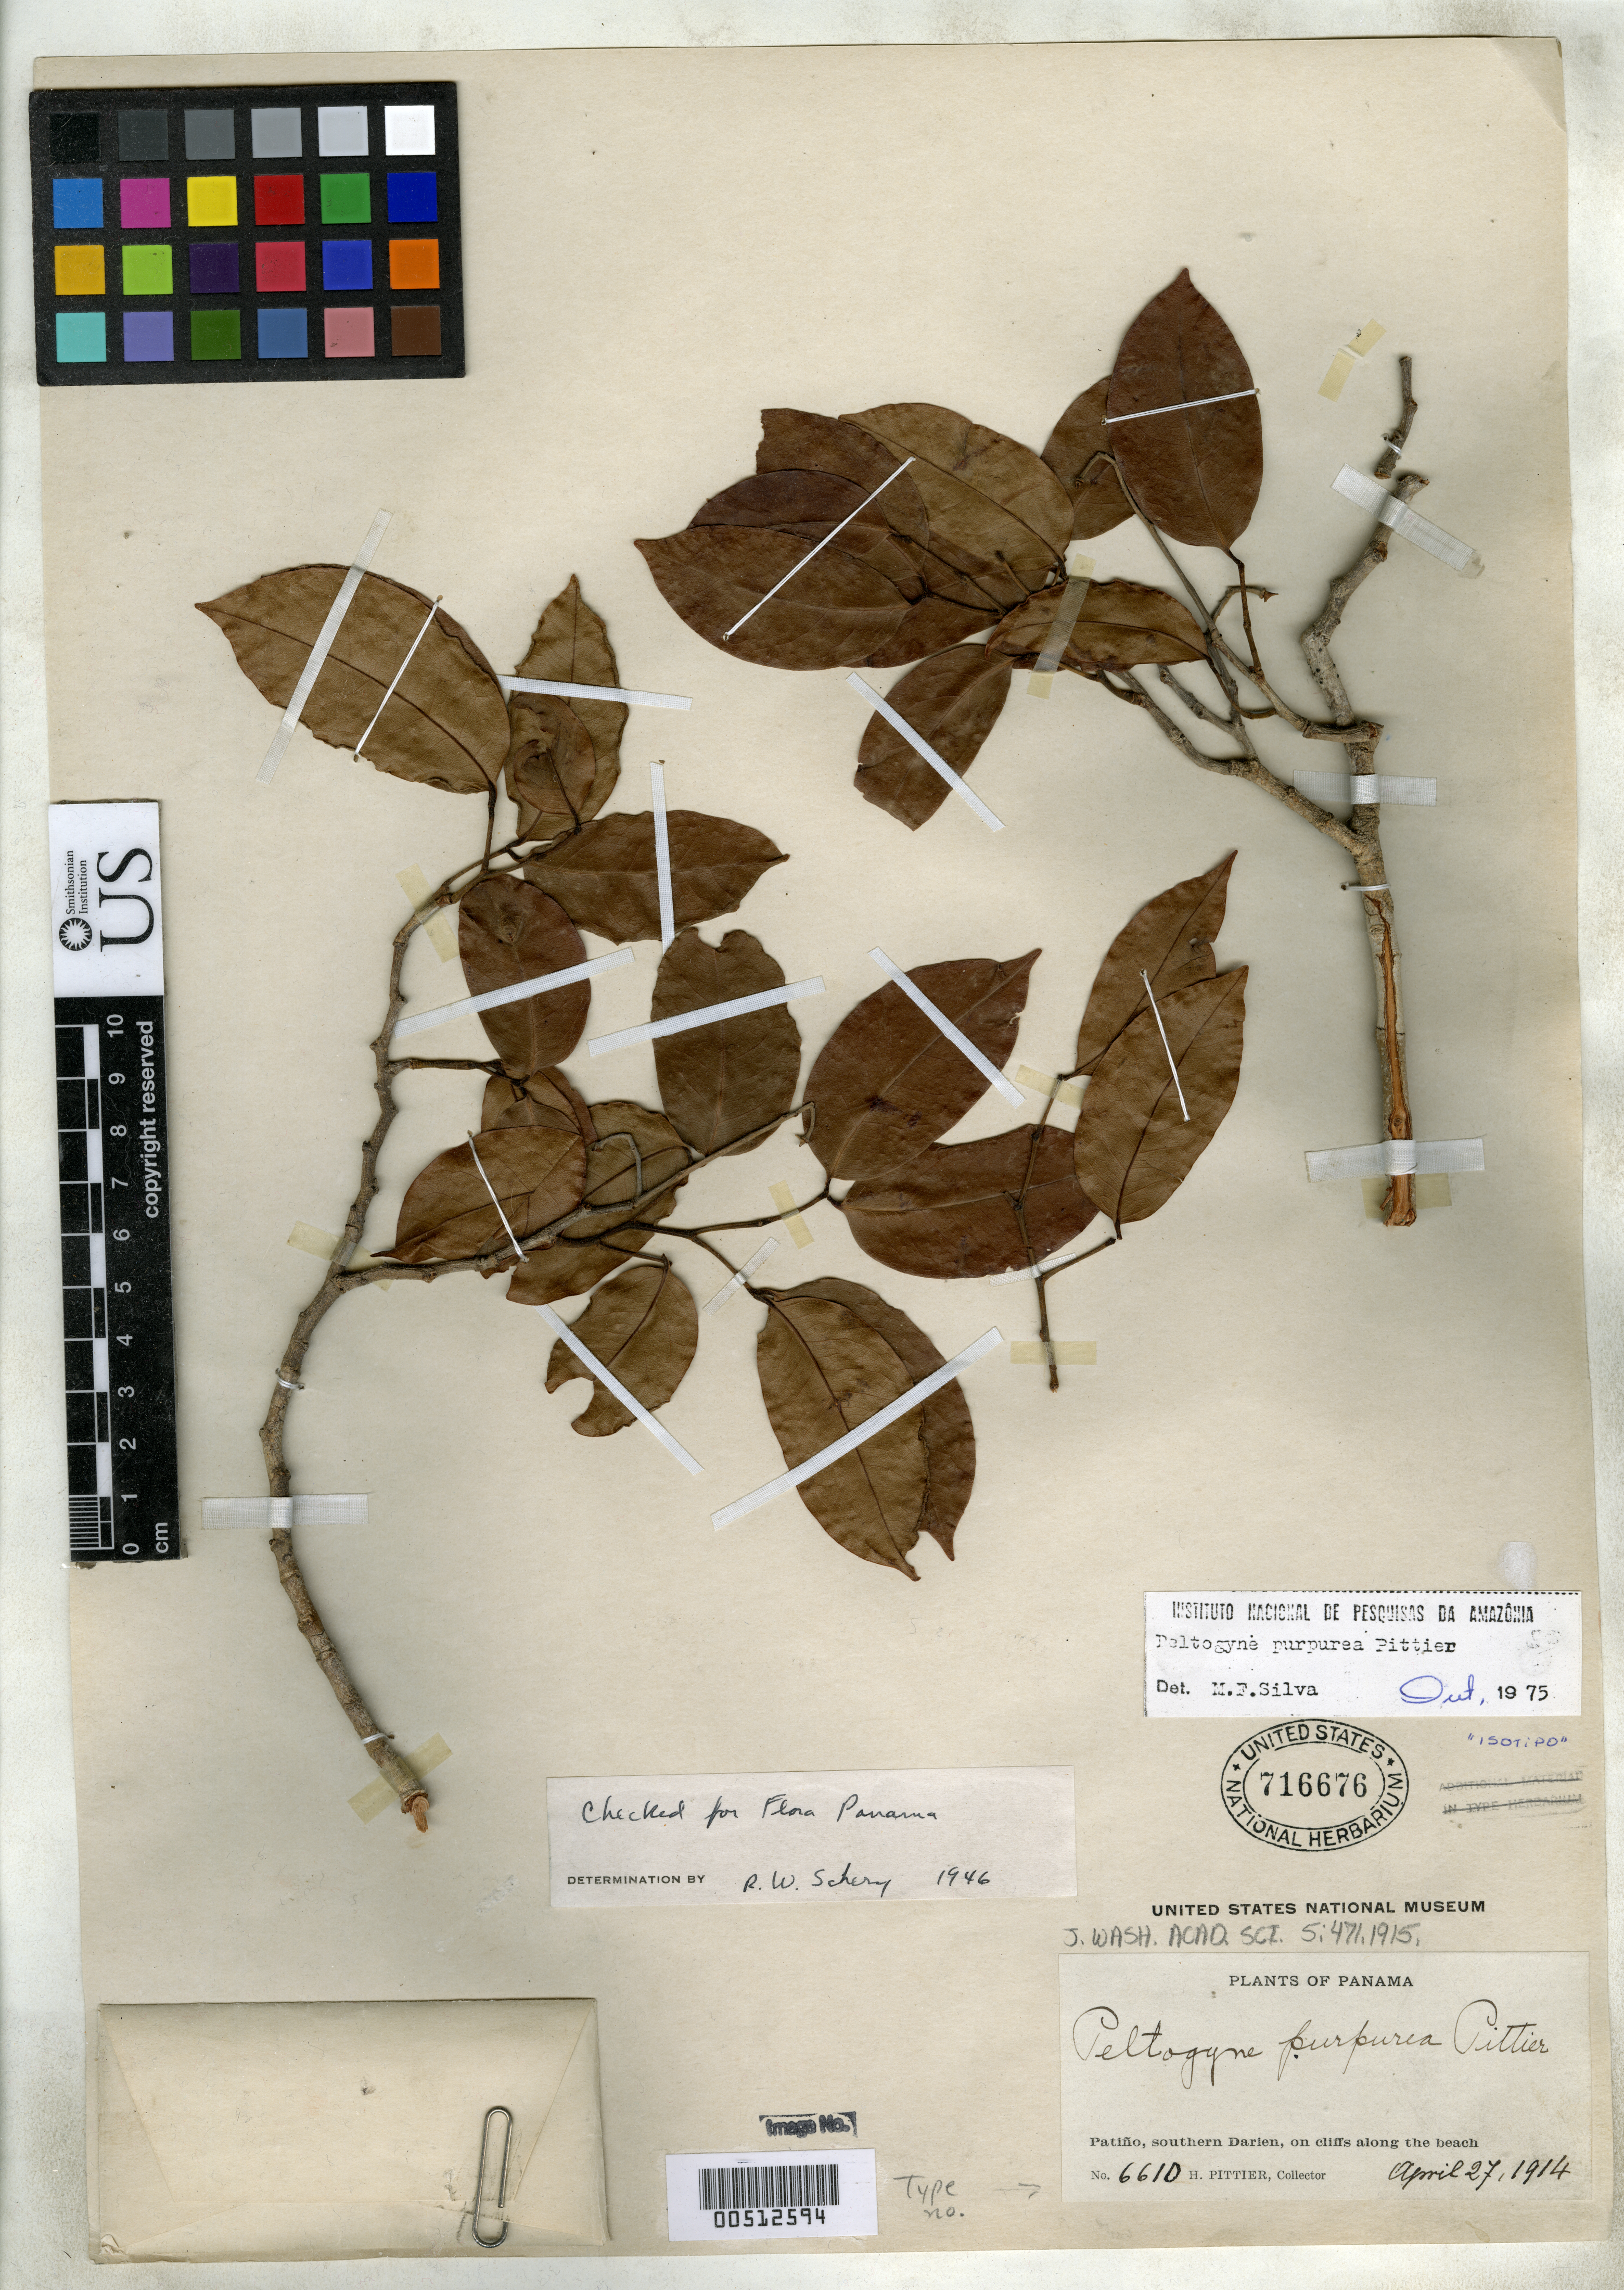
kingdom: Plantae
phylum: Tracheophyta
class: Magnoliopsida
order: Fabales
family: Fabaceae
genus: Peltogyne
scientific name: Peltogyne purpurea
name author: Pittier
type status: Isotype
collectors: H. F. Pittier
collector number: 6610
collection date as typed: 27 Apr 1914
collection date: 1914-04-27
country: Panama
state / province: Darién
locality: Patiño, southern Darien.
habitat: Cliffs along the beach.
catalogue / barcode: US 716676